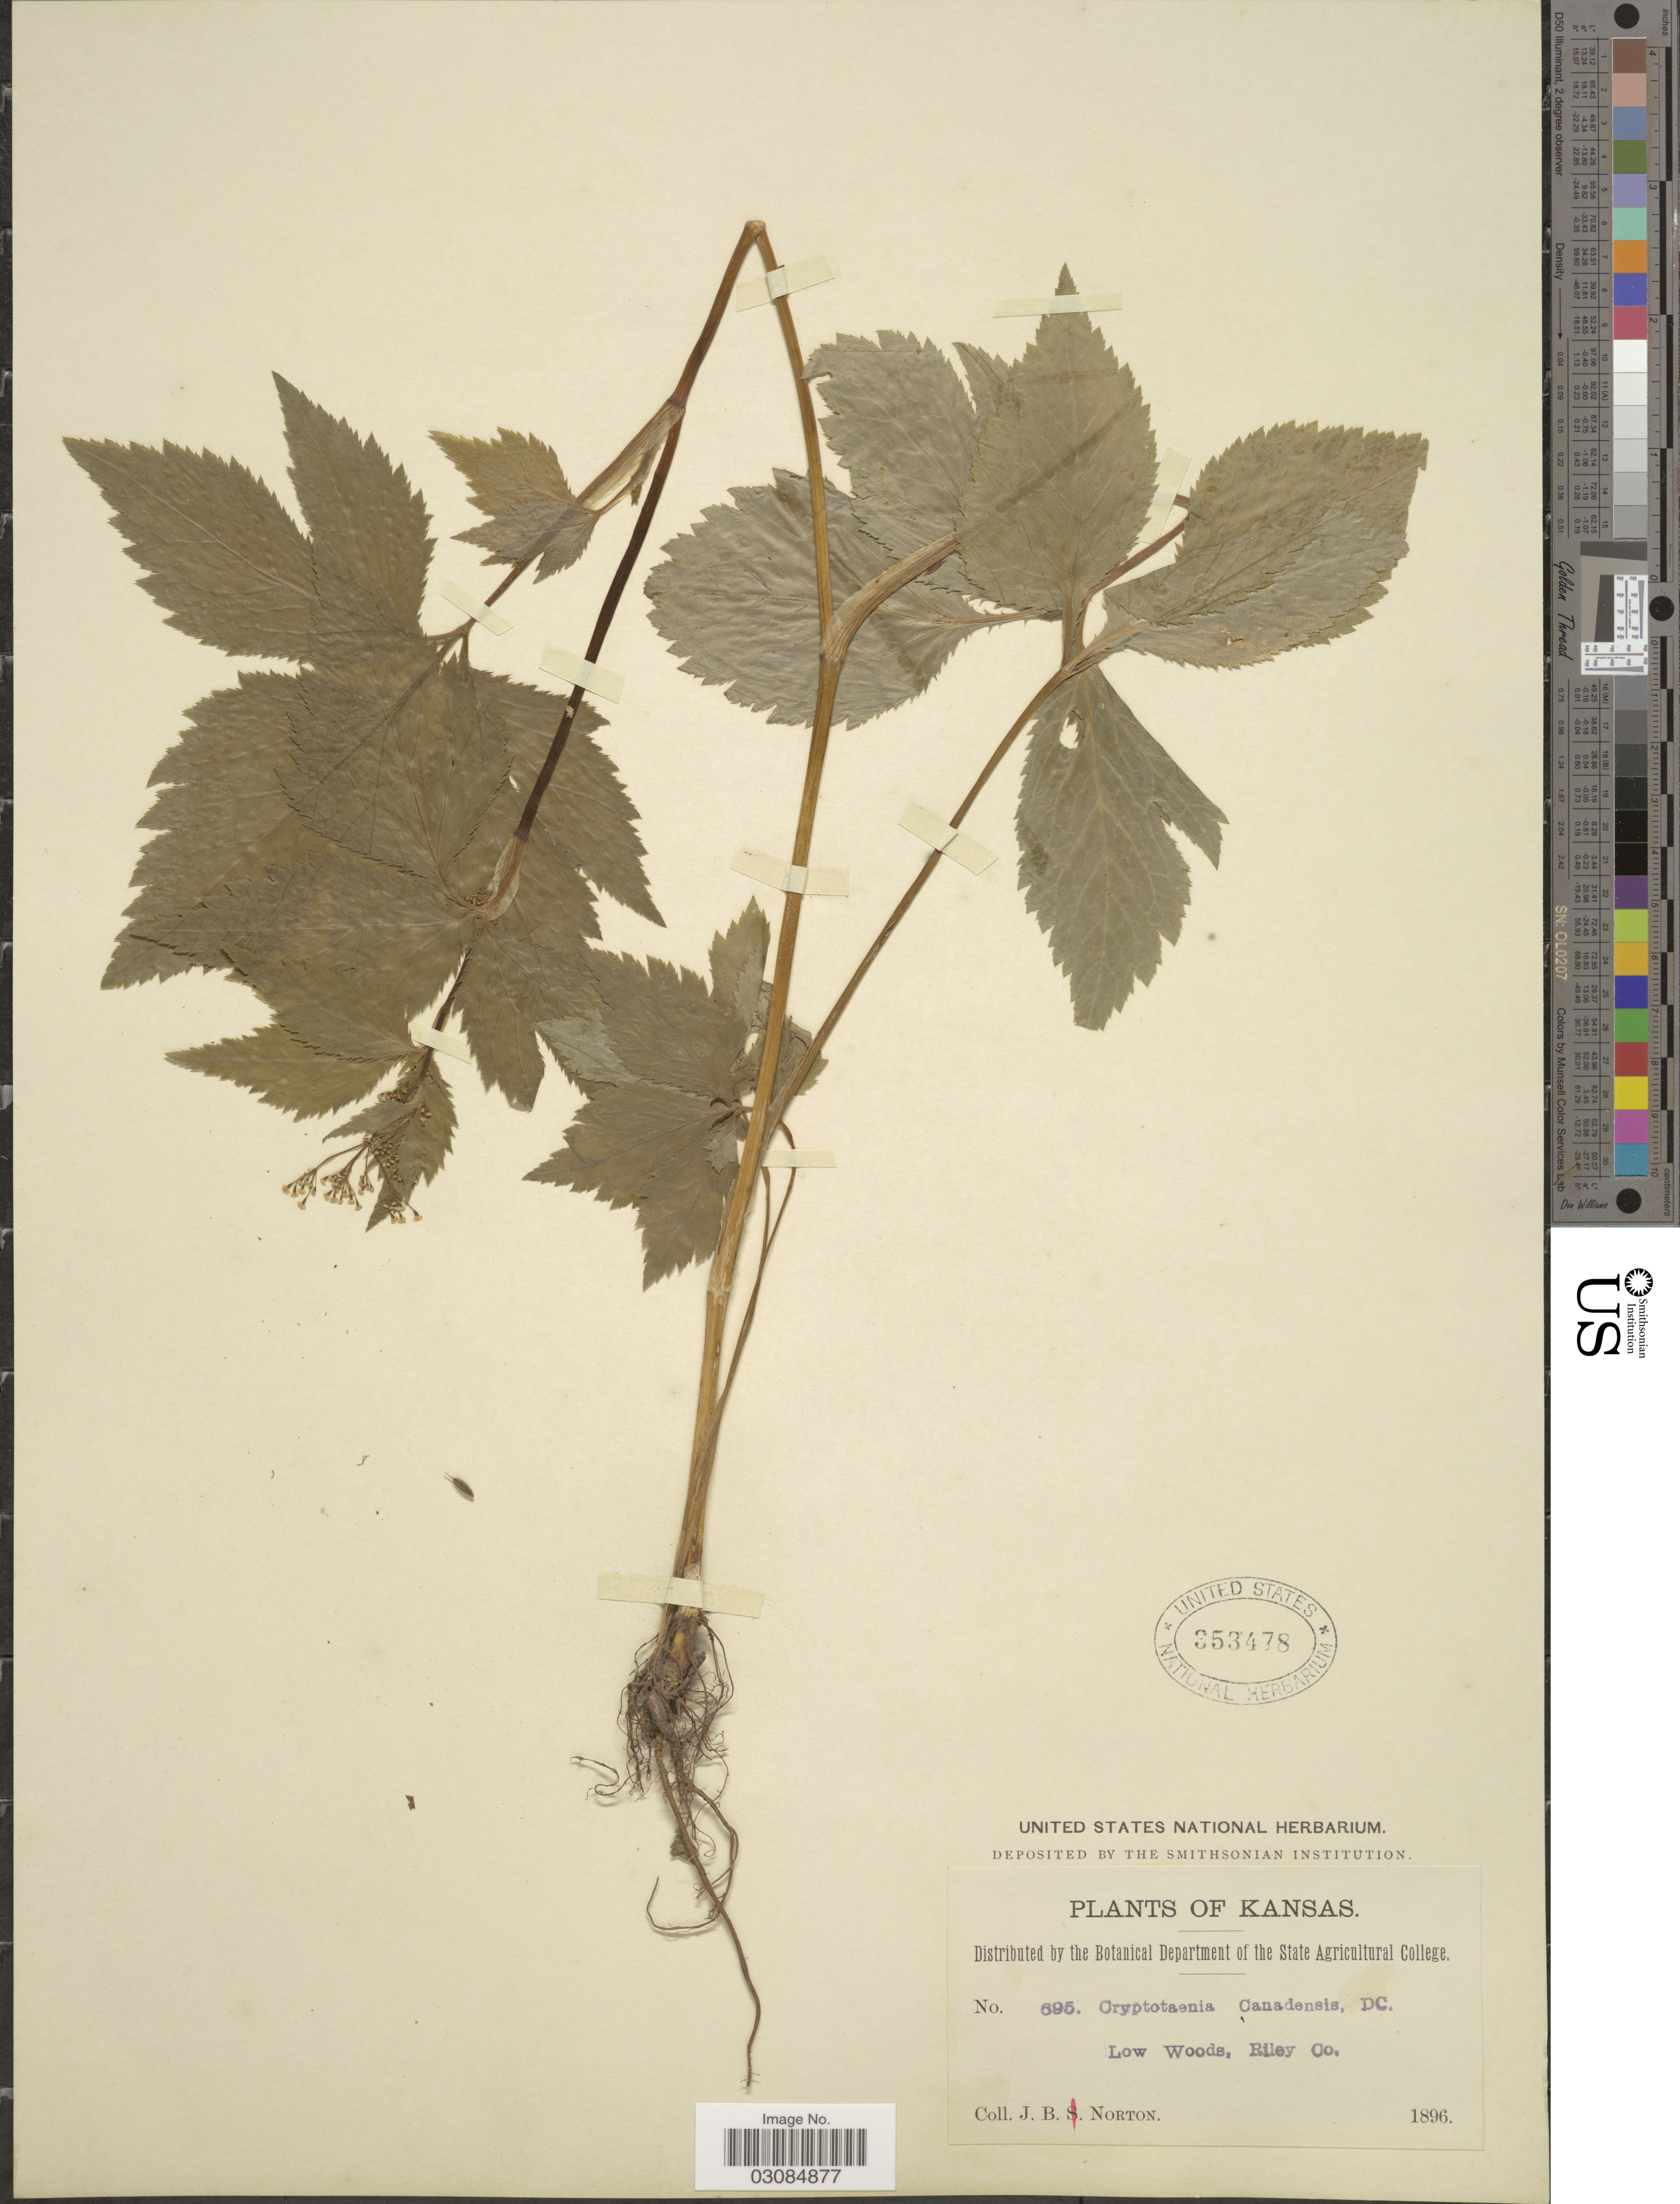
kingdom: Plantae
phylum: Tracheophyta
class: Magnoliopsida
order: Apiales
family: Apiaceae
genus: Cryptotaenia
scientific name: Cryptotaenia canadensis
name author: (L.) DC.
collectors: J. B. Norton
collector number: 695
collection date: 1896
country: United States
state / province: Kansas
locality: Low Woods, Riley Co.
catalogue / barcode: US 353478